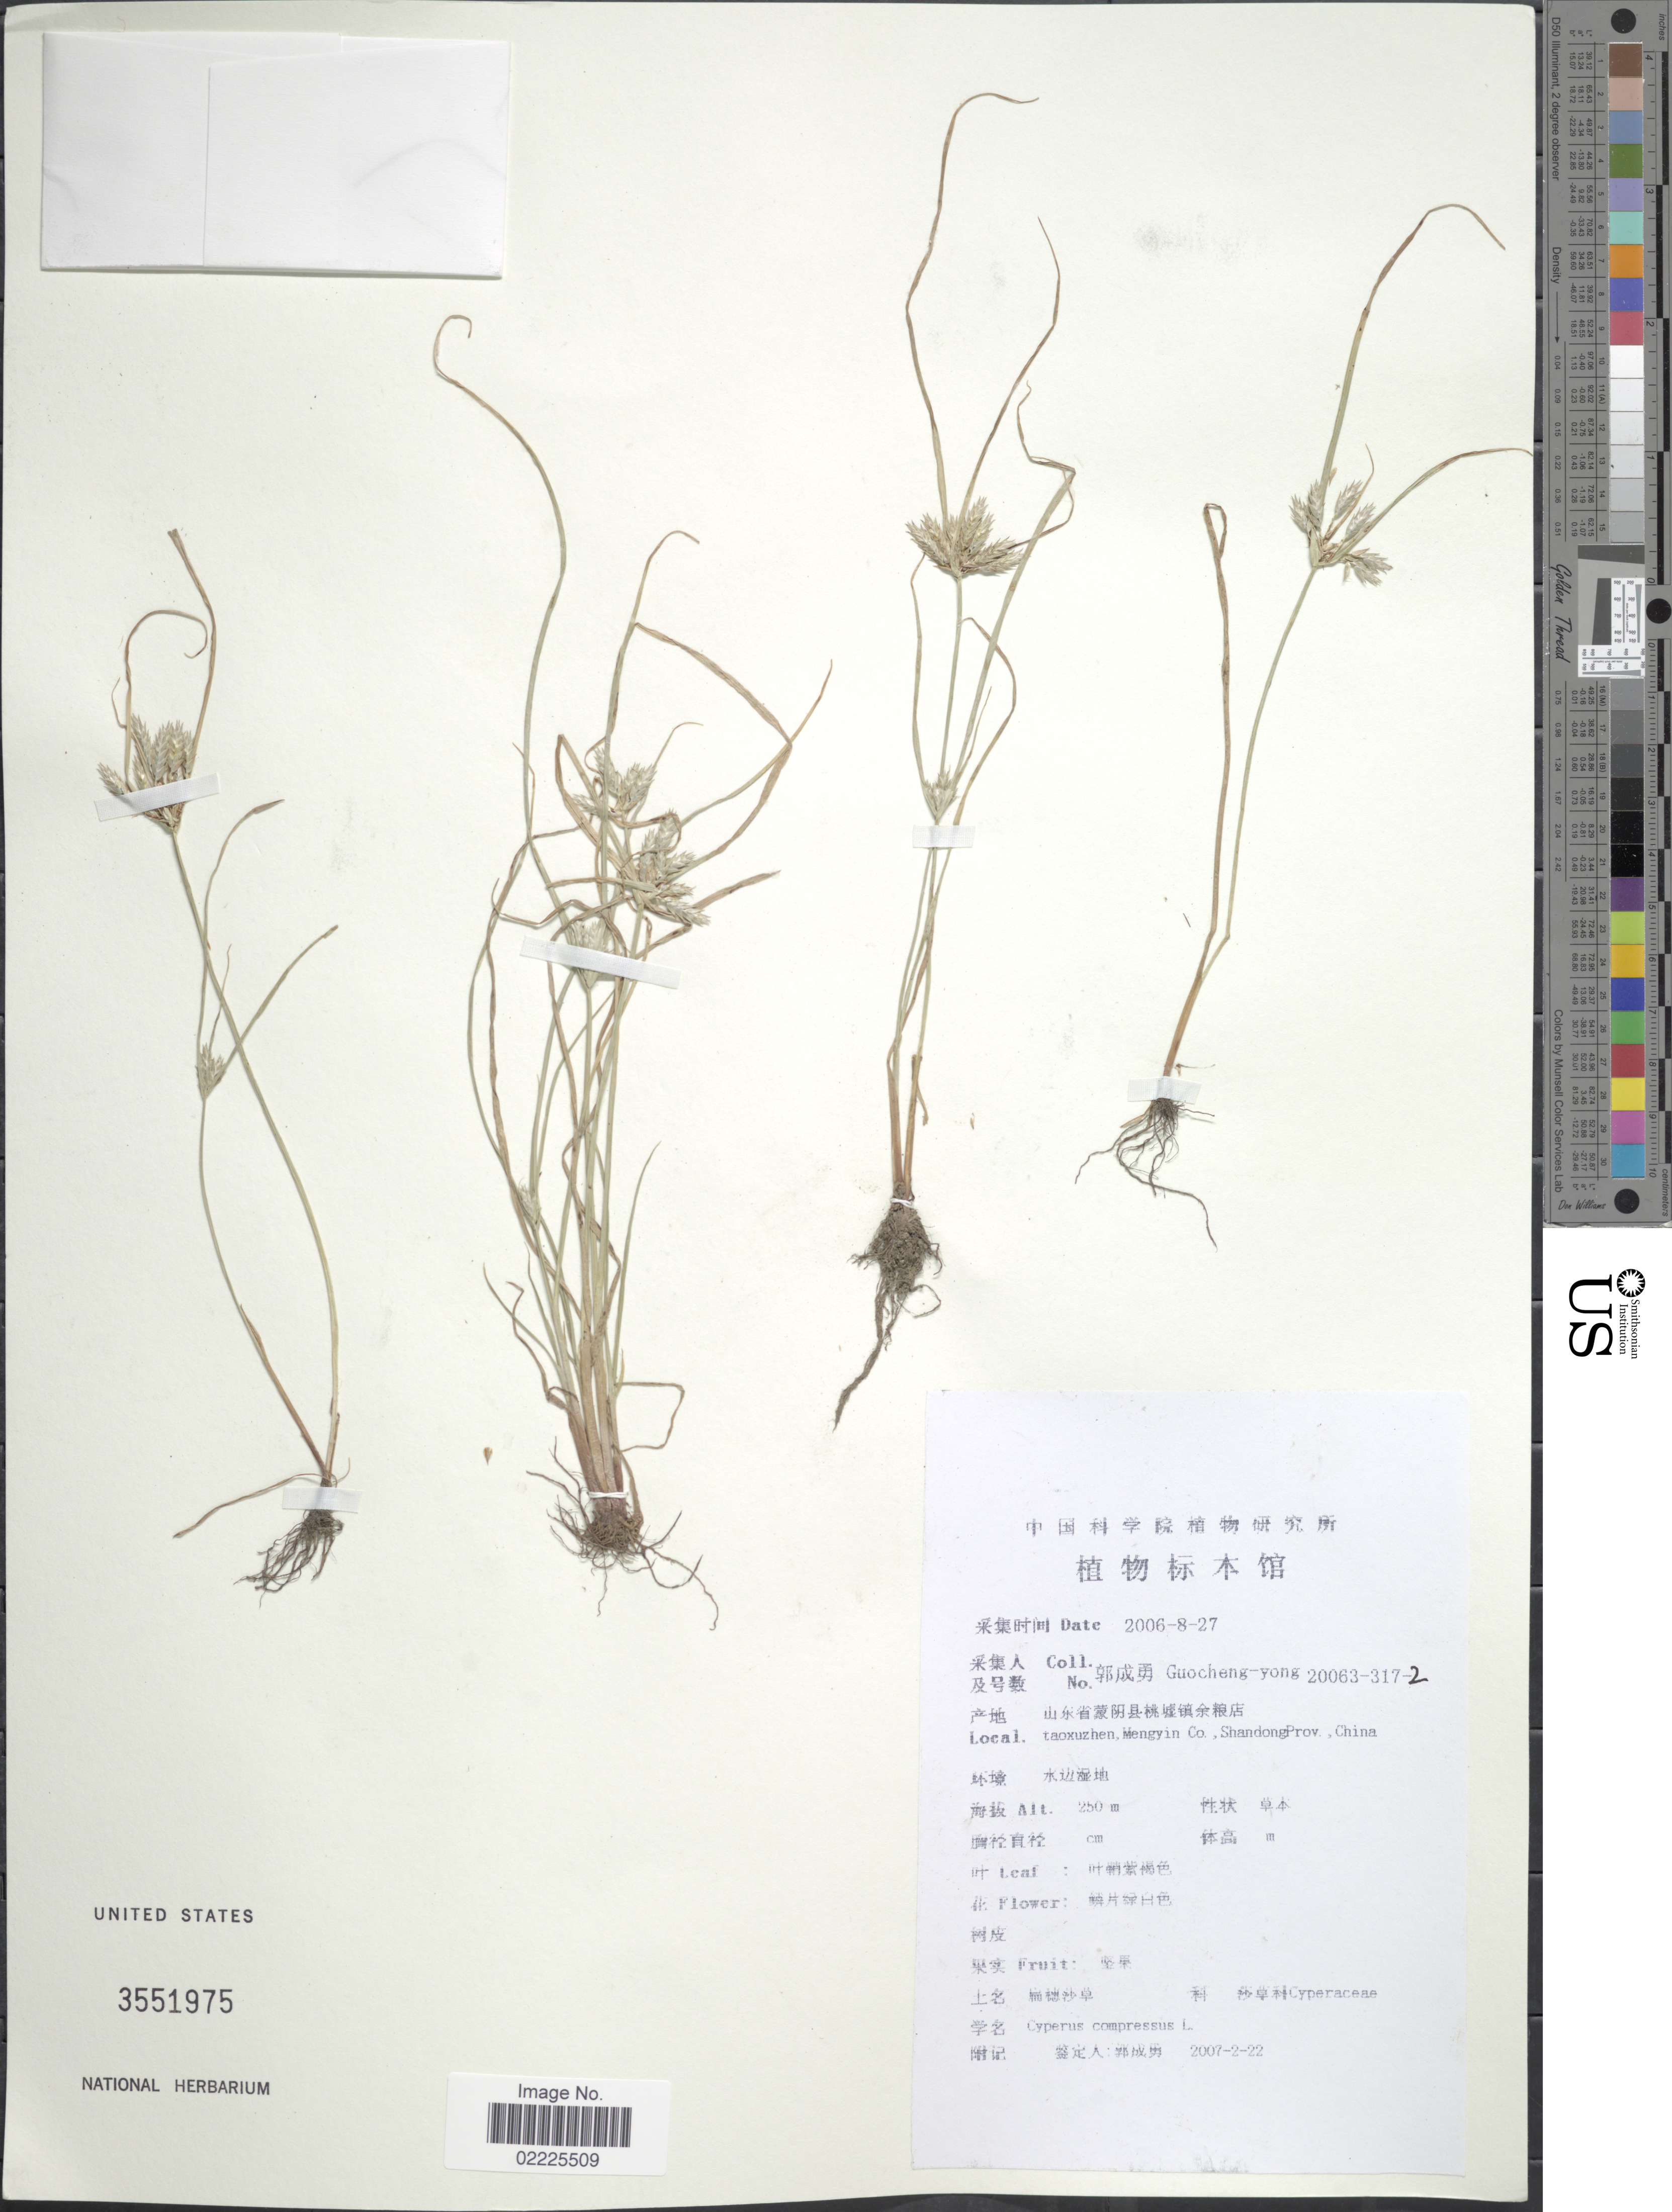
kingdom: Plantae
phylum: Tracheophyta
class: Liliopsida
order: Poales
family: Cyperaceae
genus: Cyperus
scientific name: Cyperus compressus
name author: L.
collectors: Guo cheng-yong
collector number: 20063-317-2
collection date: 2006-08-27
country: China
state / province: Shandong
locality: Taoxuzhen, Mengyin Co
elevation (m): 250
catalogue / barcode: US 3551975